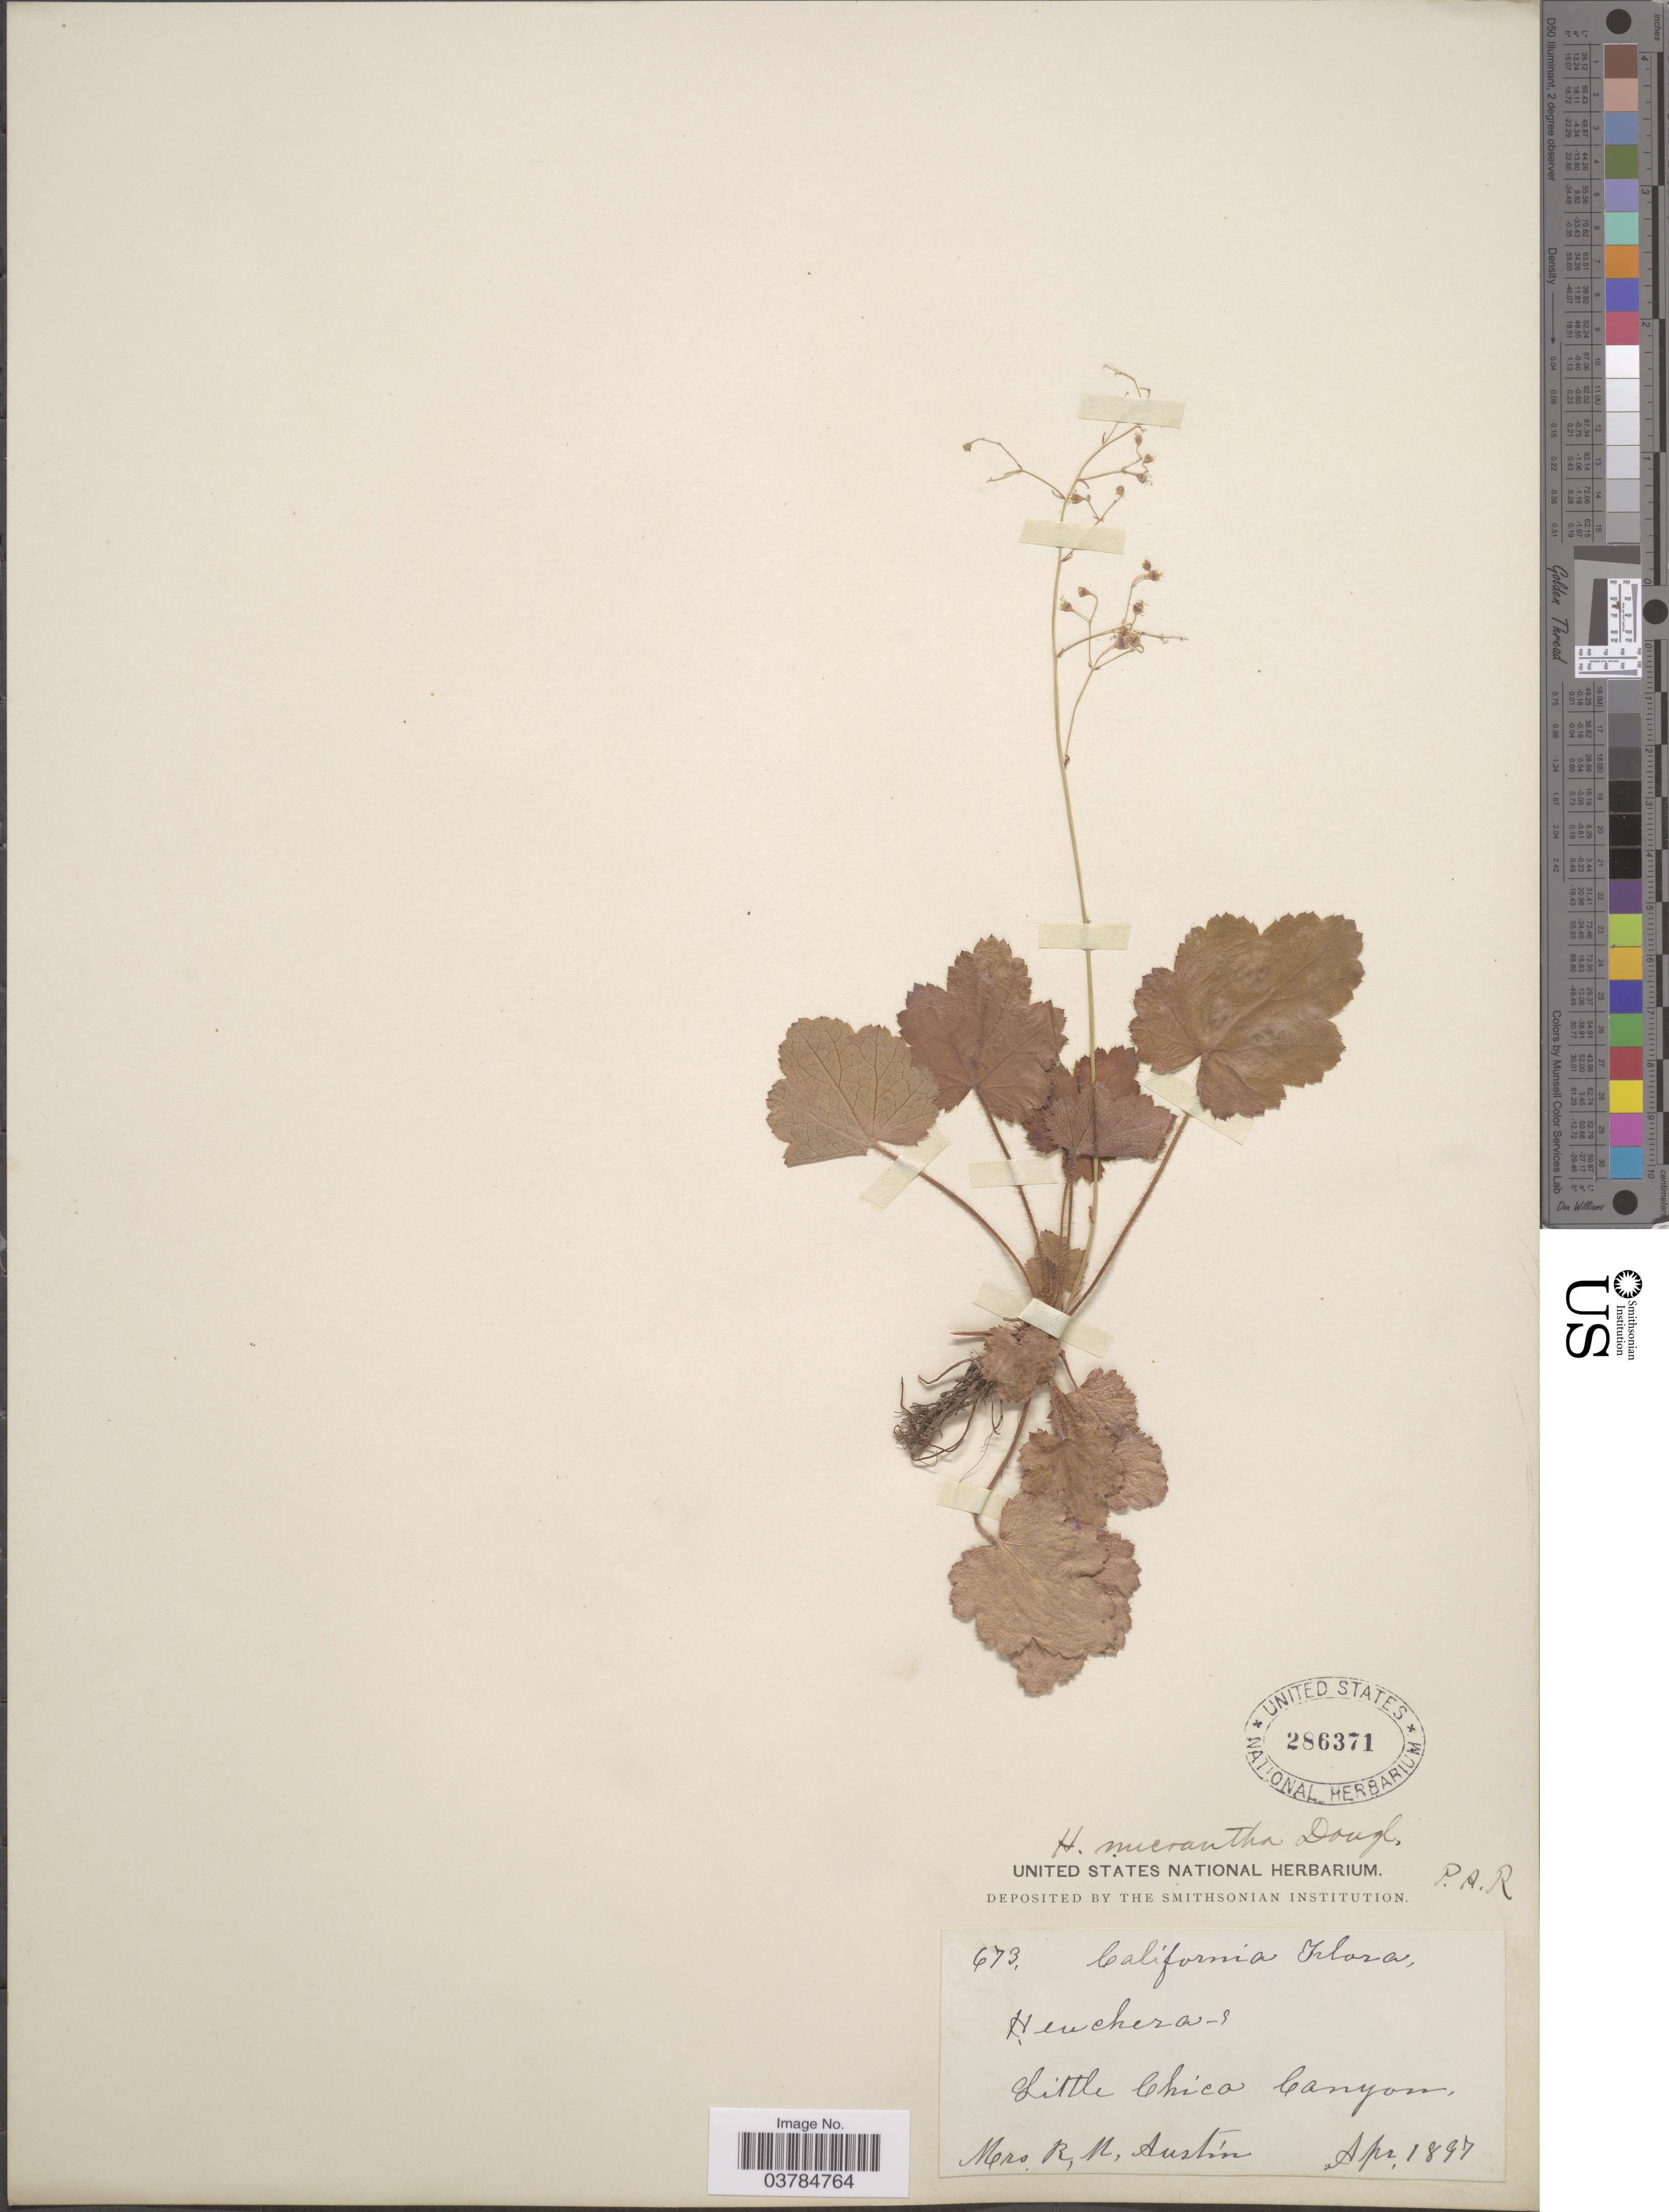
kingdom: Plantae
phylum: Tracheophyta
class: Magnoliopsida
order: Saxifragales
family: Saxifragaceae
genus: Heuchera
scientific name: Heuchera micrantha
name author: Douglas ex Lindl.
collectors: R. Austin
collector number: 673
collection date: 1897-04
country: United States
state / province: California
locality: Little Chica Canyon.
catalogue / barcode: US 286371